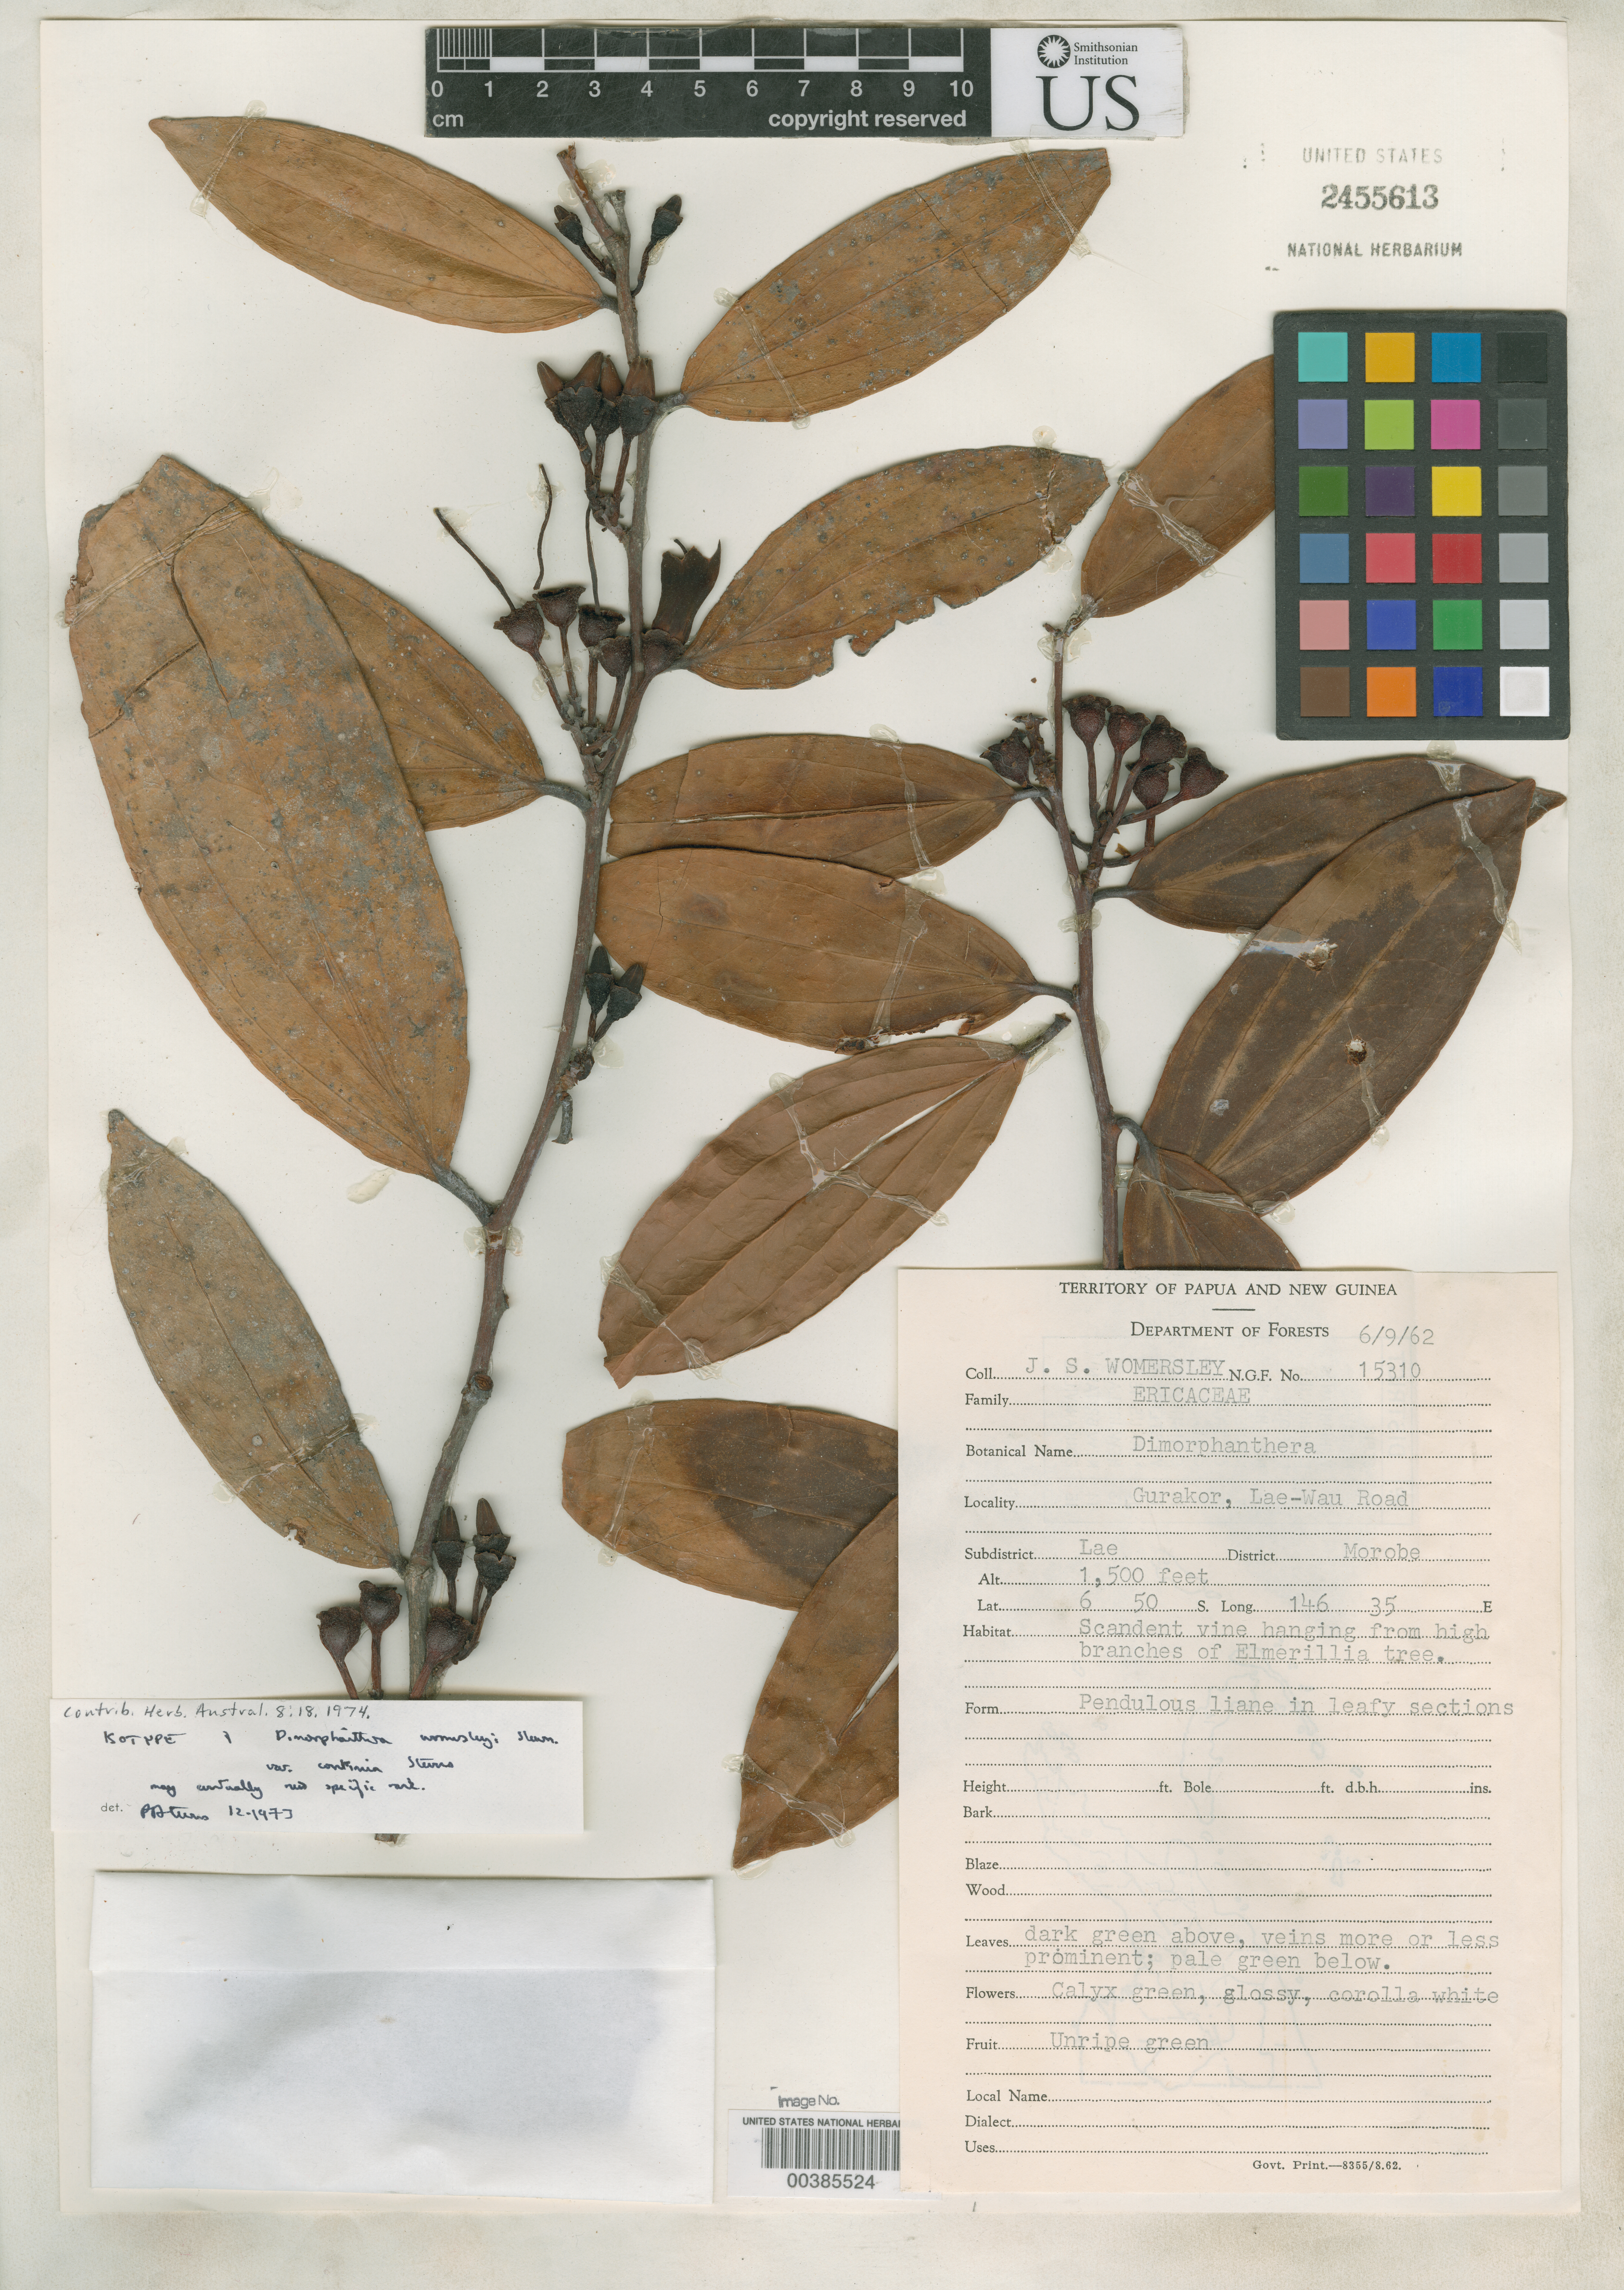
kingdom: Plantae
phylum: Tracheophyta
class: Magnoliopsida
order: Ericales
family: Ericaceae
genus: Dimorphanthera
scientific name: Dimorphanthera womersleyi var. continua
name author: P.F. Stevens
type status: Isotype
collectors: J. S. Womersley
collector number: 15310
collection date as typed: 06 Sep 1962 or 09 Jun 1962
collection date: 1962-06-09 or 1962-09-06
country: Papua New Guinea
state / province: Morobe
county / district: Lae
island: New Guinea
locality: Gurakor, Lae-Wau road.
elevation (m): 457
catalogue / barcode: US 2455613